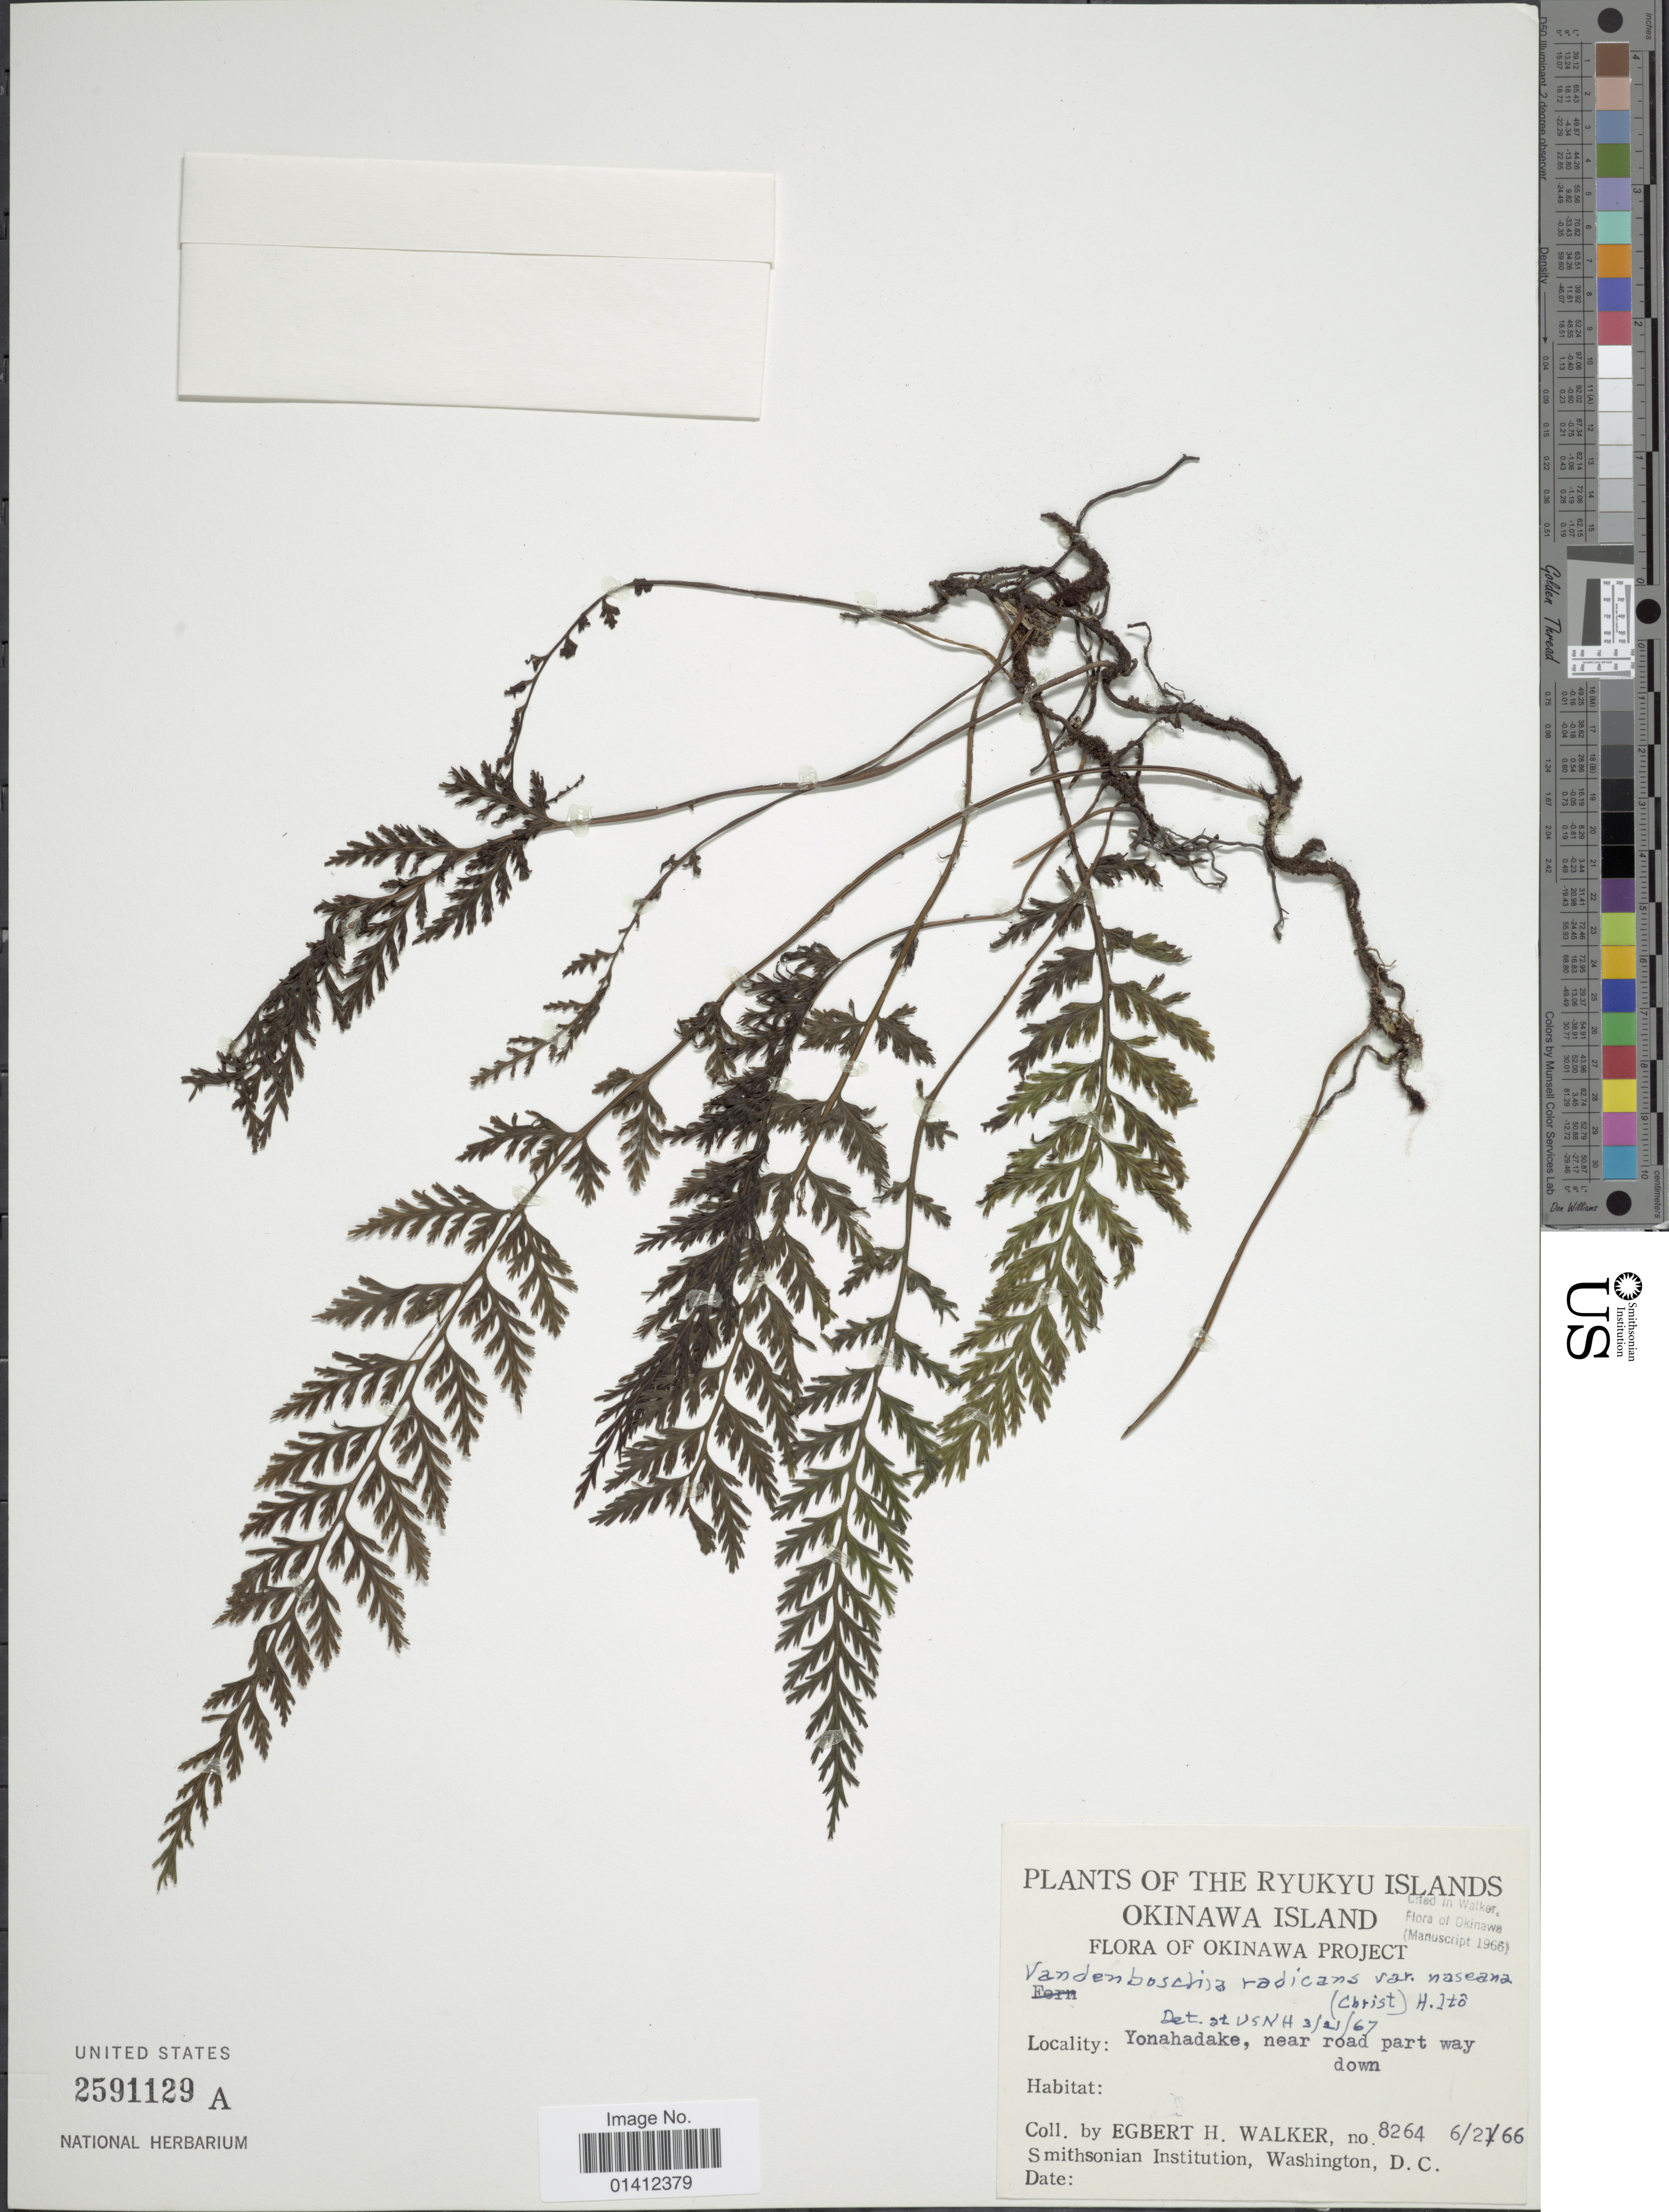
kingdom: Plantae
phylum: Tracheophyta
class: Polypodiopsida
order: Hymenophyllales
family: Hymenophyllaceae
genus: Vandenboschia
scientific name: Vandenboschia radicans var. naseana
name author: (Christ) H. Itô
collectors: E. H. Walker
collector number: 8264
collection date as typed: Transcribed d/m/y: 21/6/66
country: Japan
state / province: Okinawa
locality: The Ryukyu Island, Okinawa Island, Yonahadake, near road part way down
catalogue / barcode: US 2591129A